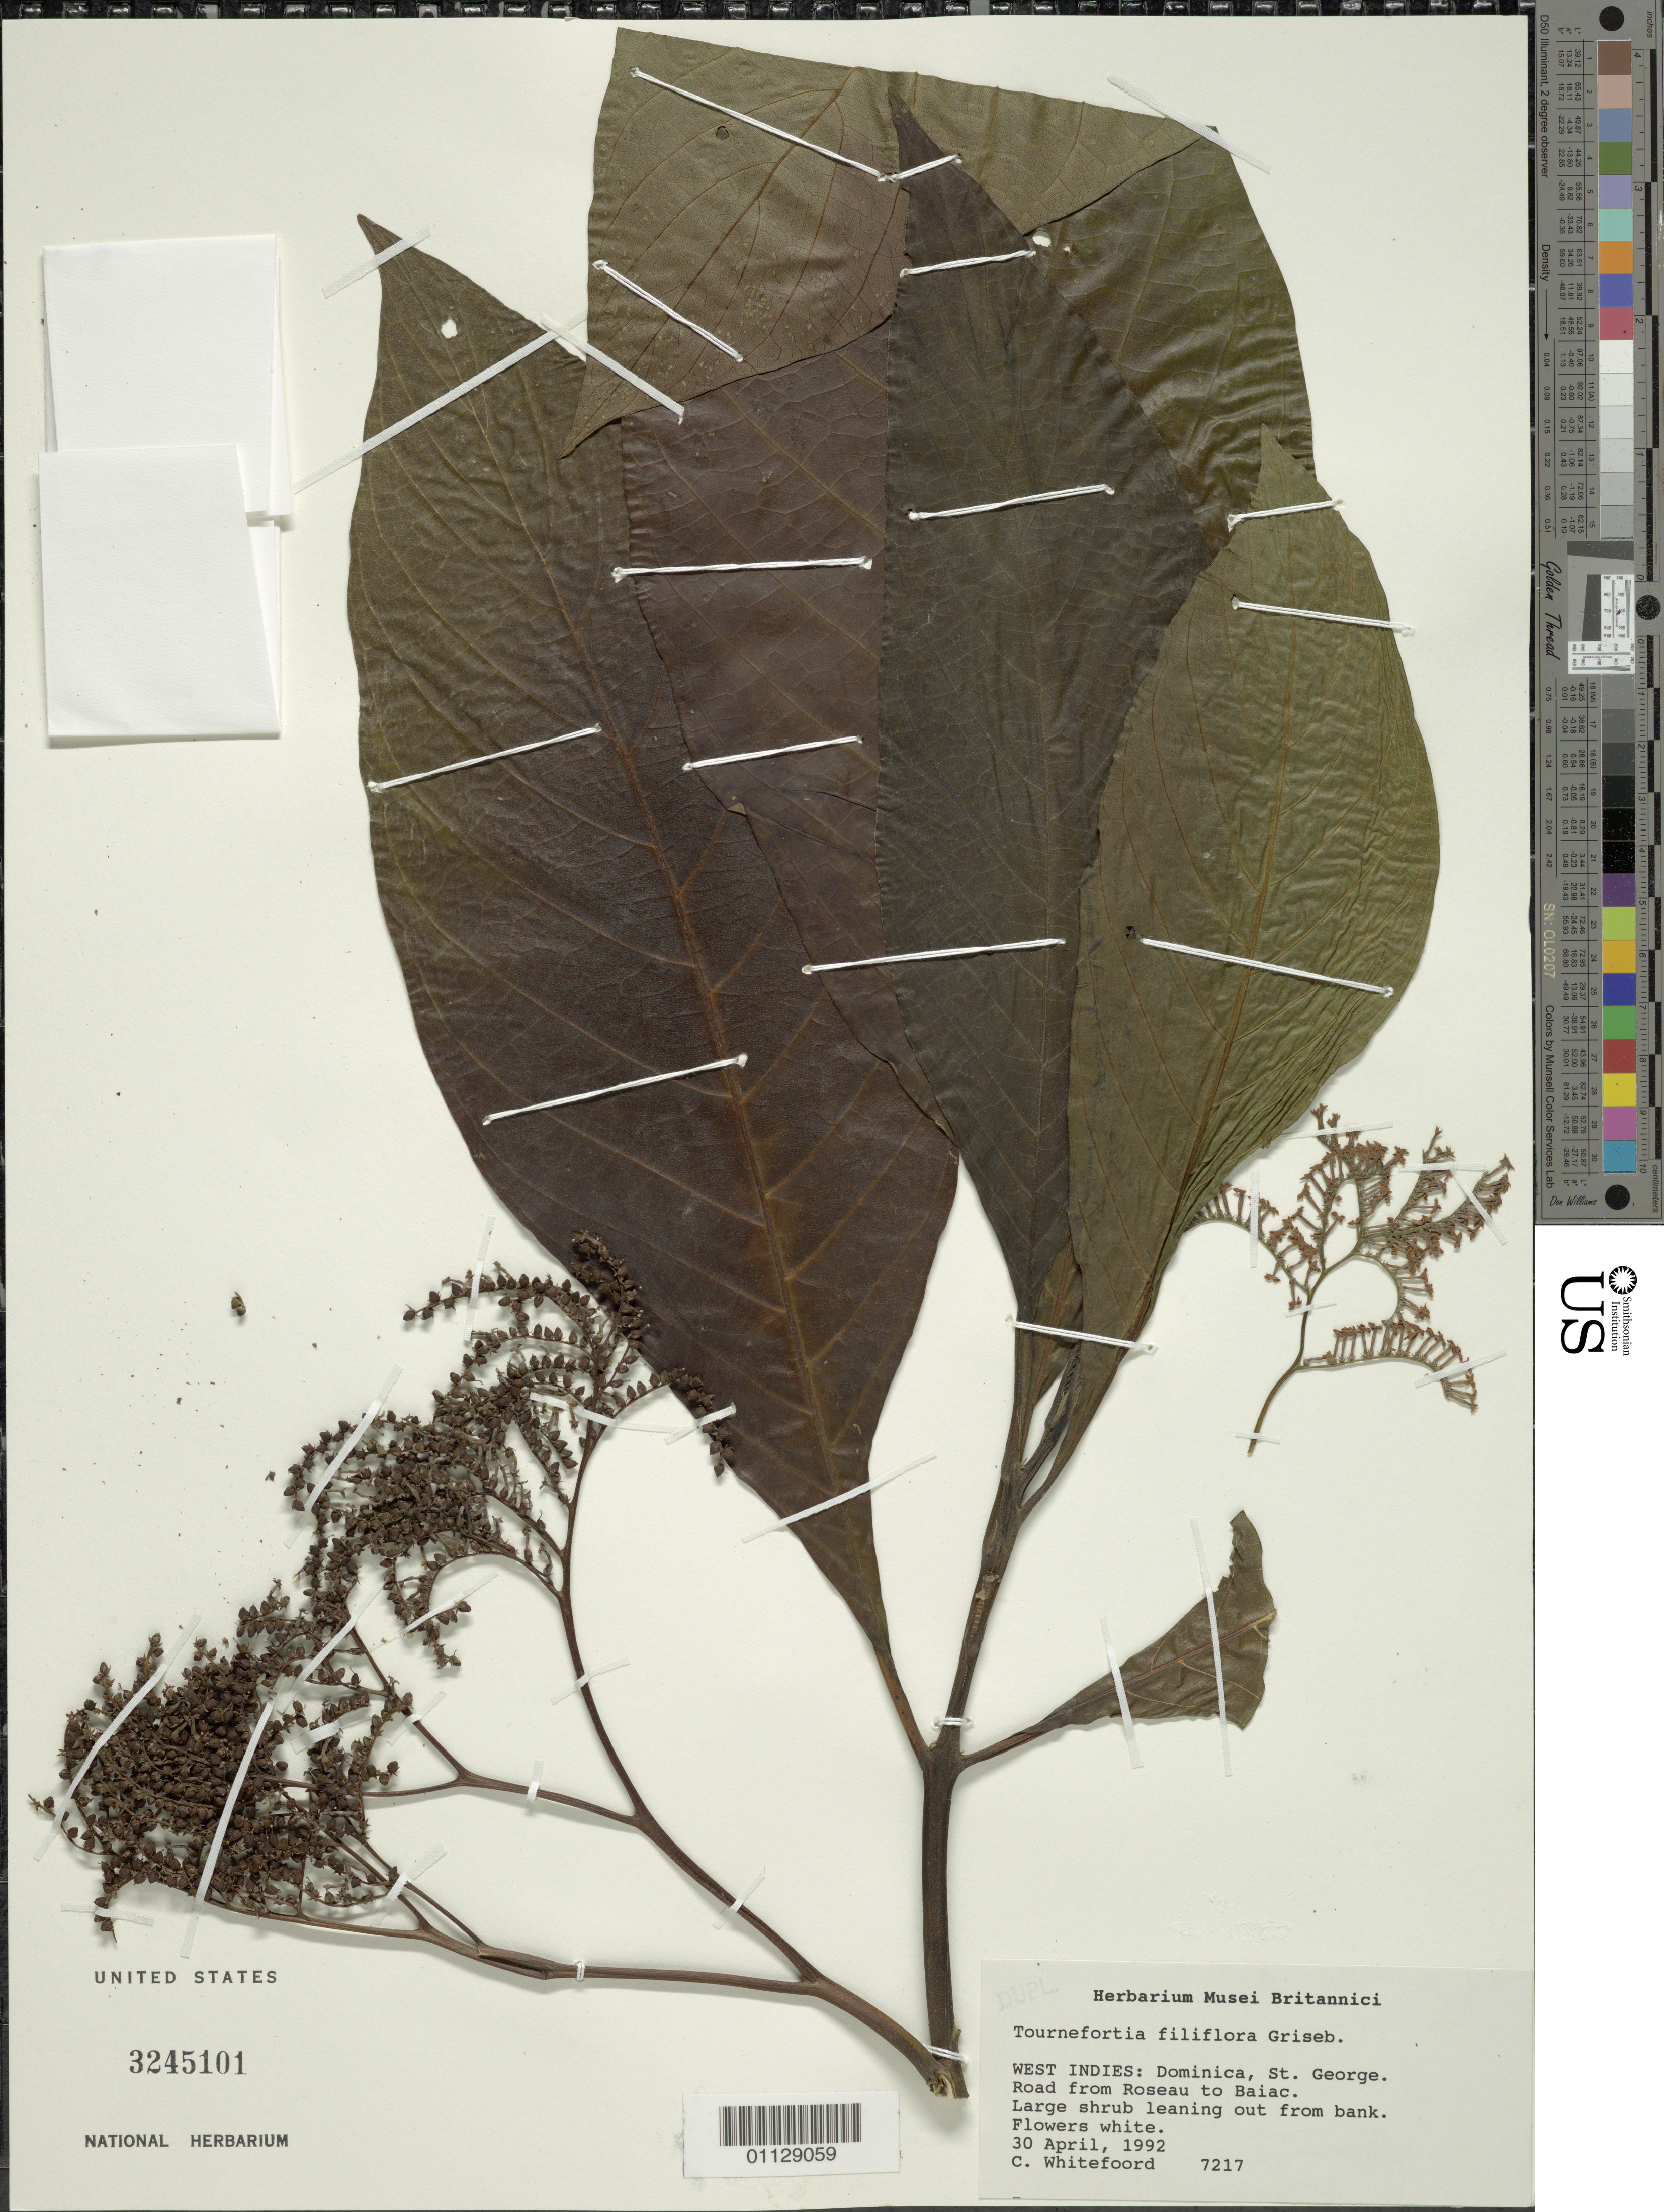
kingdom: Plantae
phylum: Tracheophyta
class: Magnoliopsida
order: Boraginales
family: Heliotropiaceae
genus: Tournefortia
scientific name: Tournefortia filiflora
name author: Griseb.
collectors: C. Whitefoord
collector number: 7217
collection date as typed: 30 Apr 1992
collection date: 1992-04-30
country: Dominica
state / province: St. George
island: Dominica I.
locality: Dominica, St. George. Road from Roseau to Baiac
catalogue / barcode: US 3245101